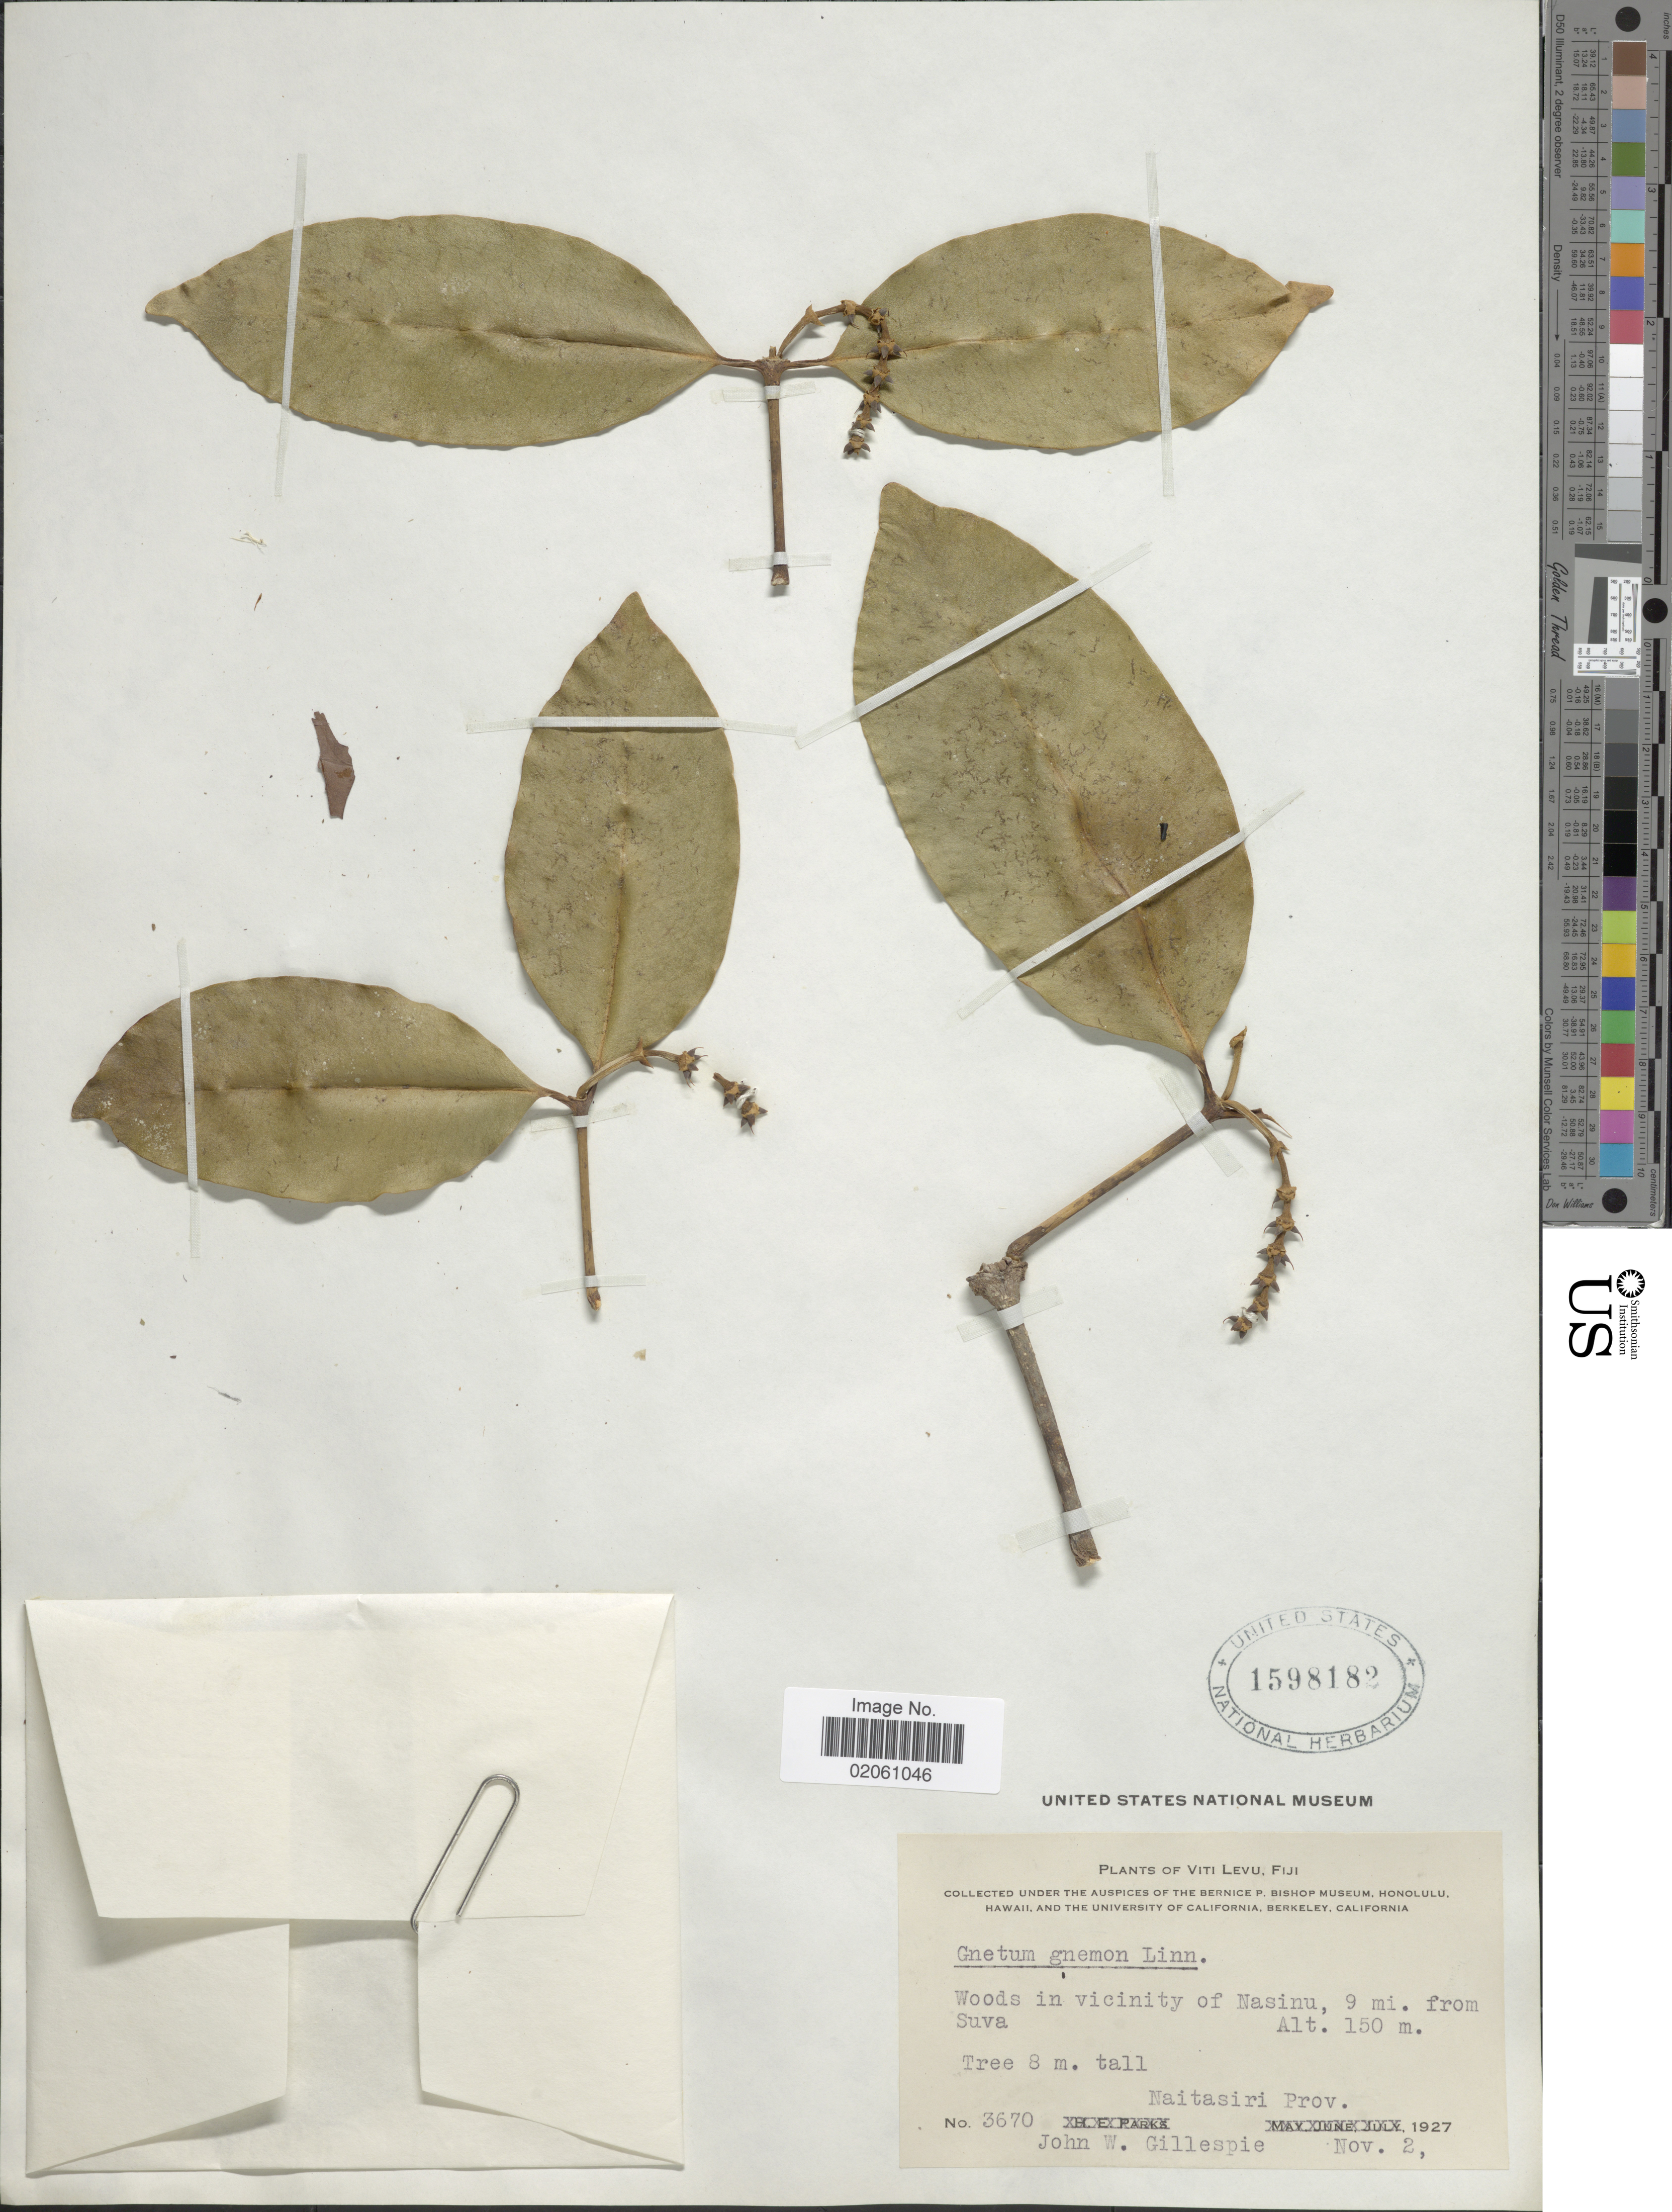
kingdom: Plantae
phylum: Tracheophyta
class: Gnetopsida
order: Gnetales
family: Gnetaceae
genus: Gnetum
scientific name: Gnetum gnemon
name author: L.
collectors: J. W. Gillespie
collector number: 3670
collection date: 1927-11-02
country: Fiji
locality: Woods in vicinity of Nasinu, 9 mi from Suva, Naitasiri Prov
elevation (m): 150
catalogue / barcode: US 1598182